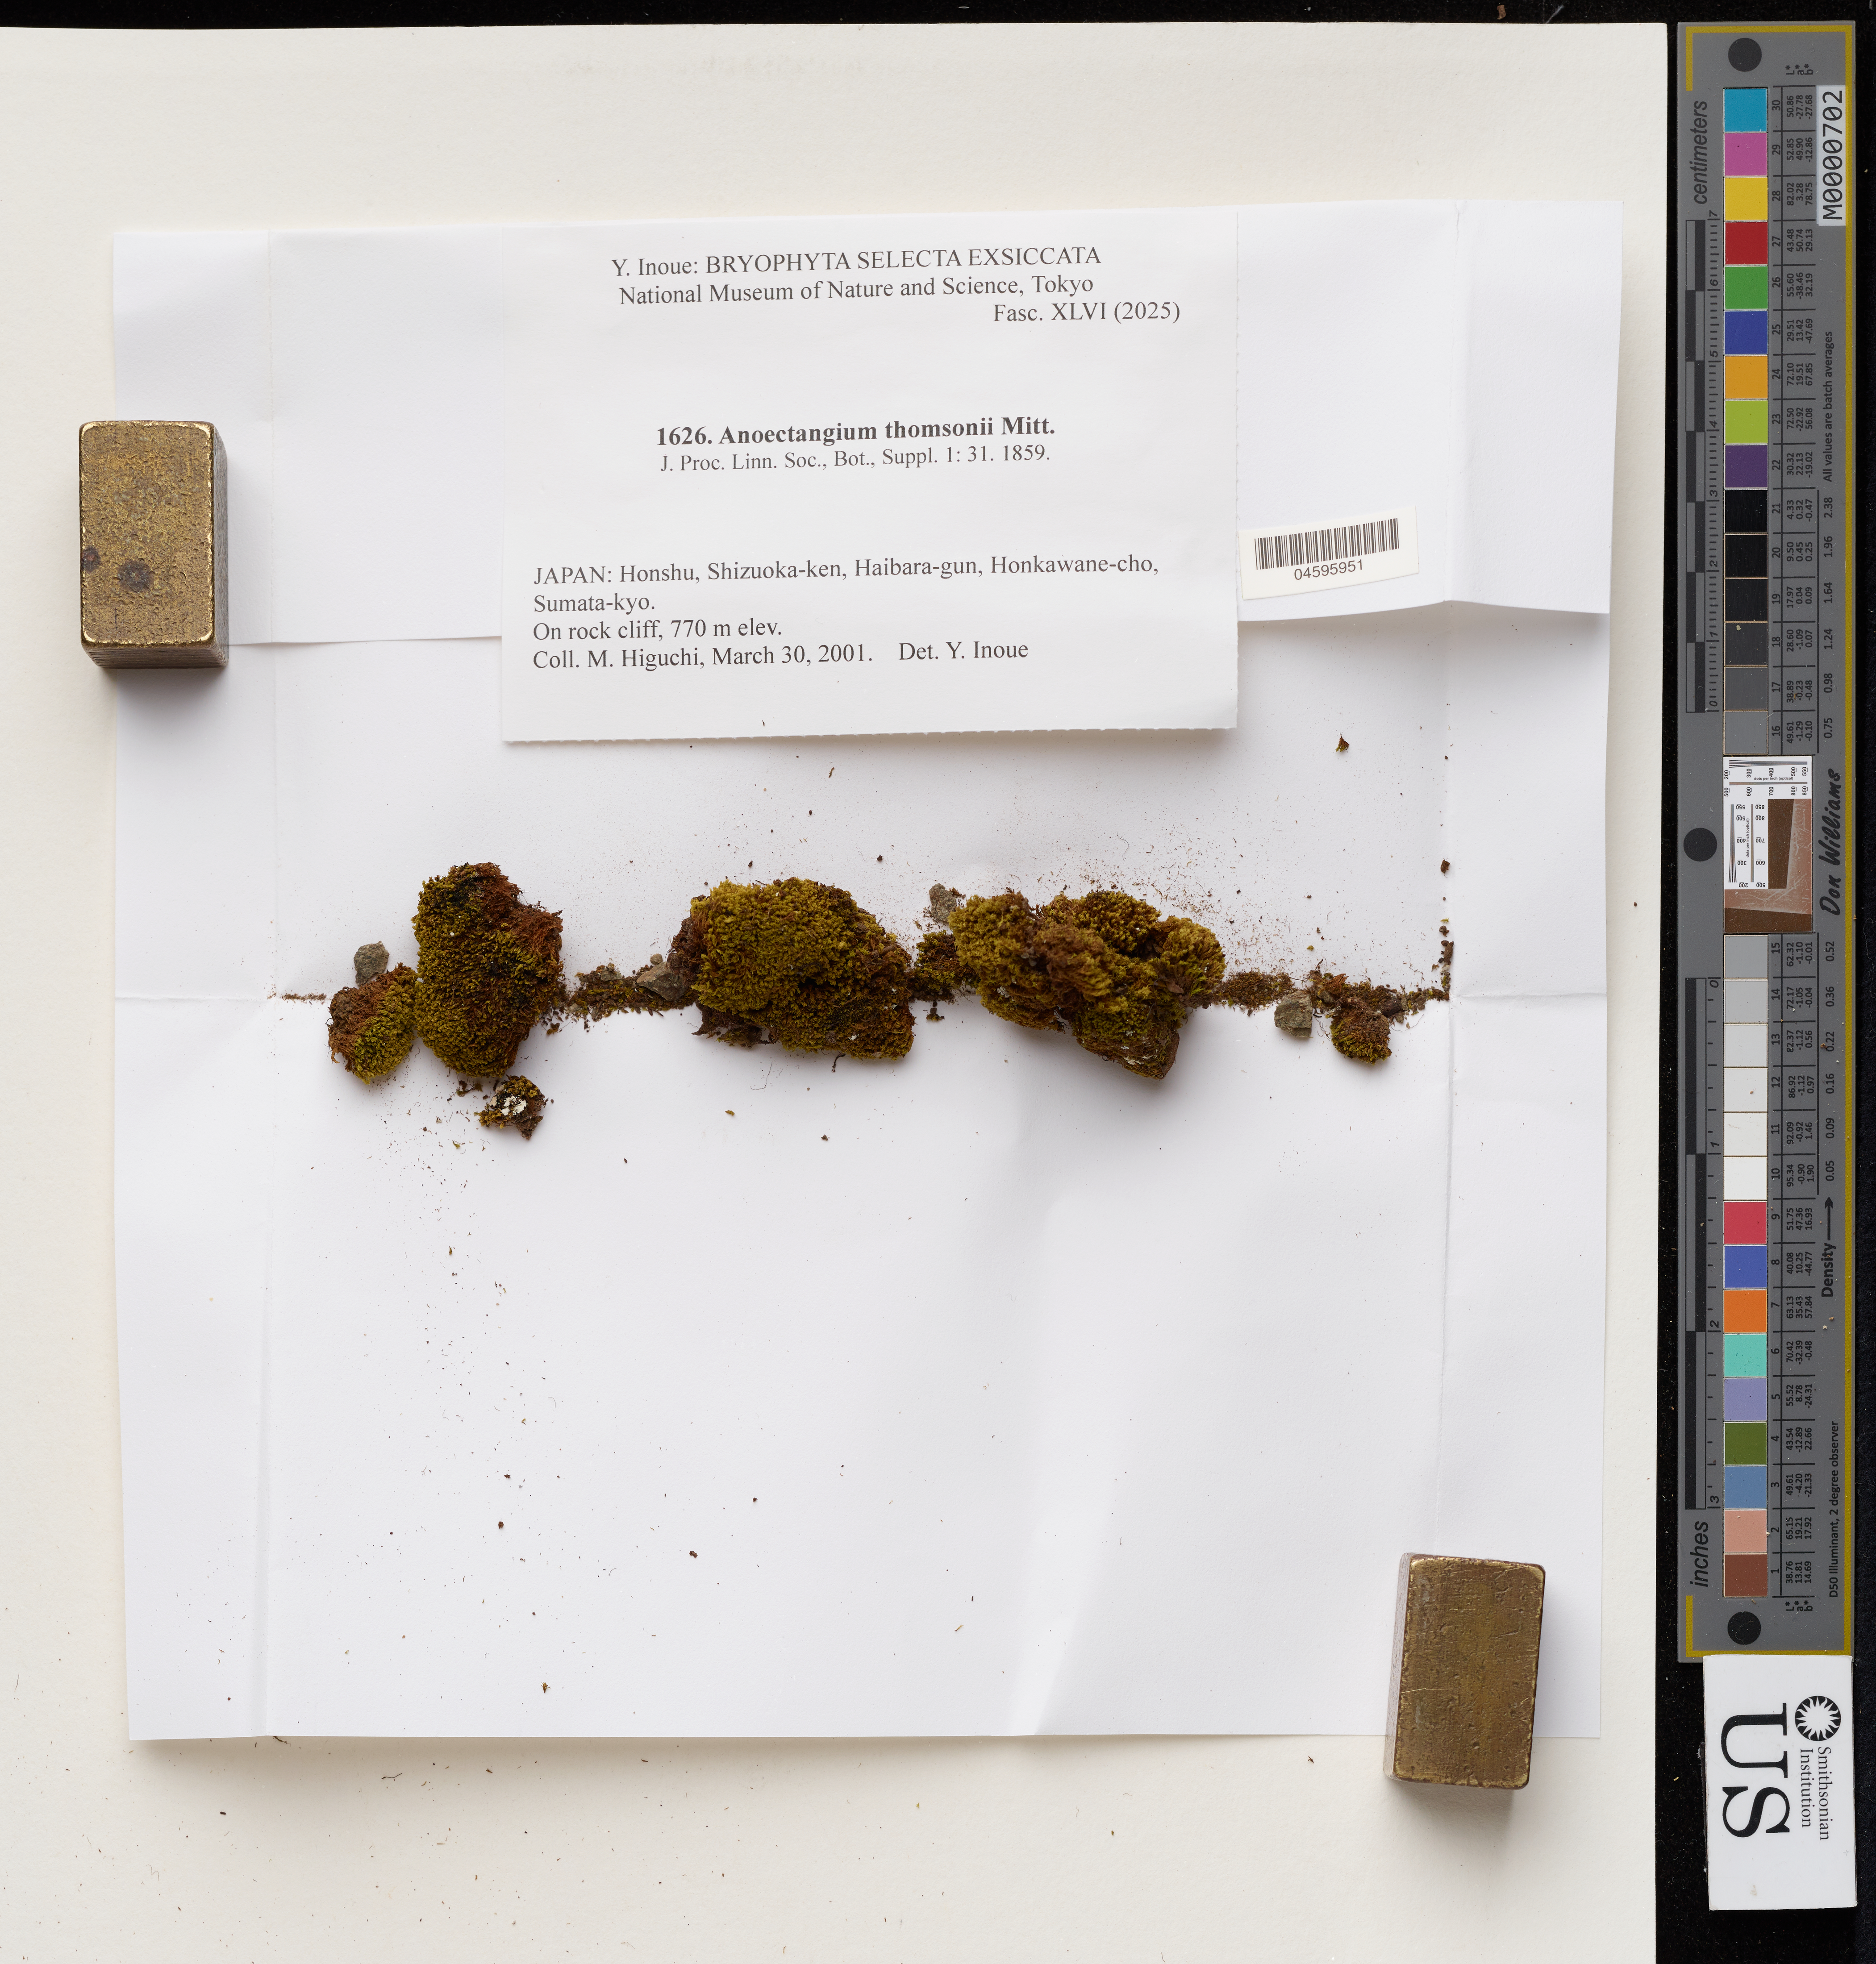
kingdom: Plantae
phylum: Bryophyta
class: Bryopsida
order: Pottiales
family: Pottiaceae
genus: Anoectangium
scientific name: Anoectangium thomsonii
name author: Mitt.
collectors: M. Higuchi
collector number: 1626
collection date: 2001-03-30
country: Japan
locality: Honshu, Shizuoka-ken, Haibara-gun, Honkawane-cho, Sumata-kyo.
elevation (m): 770